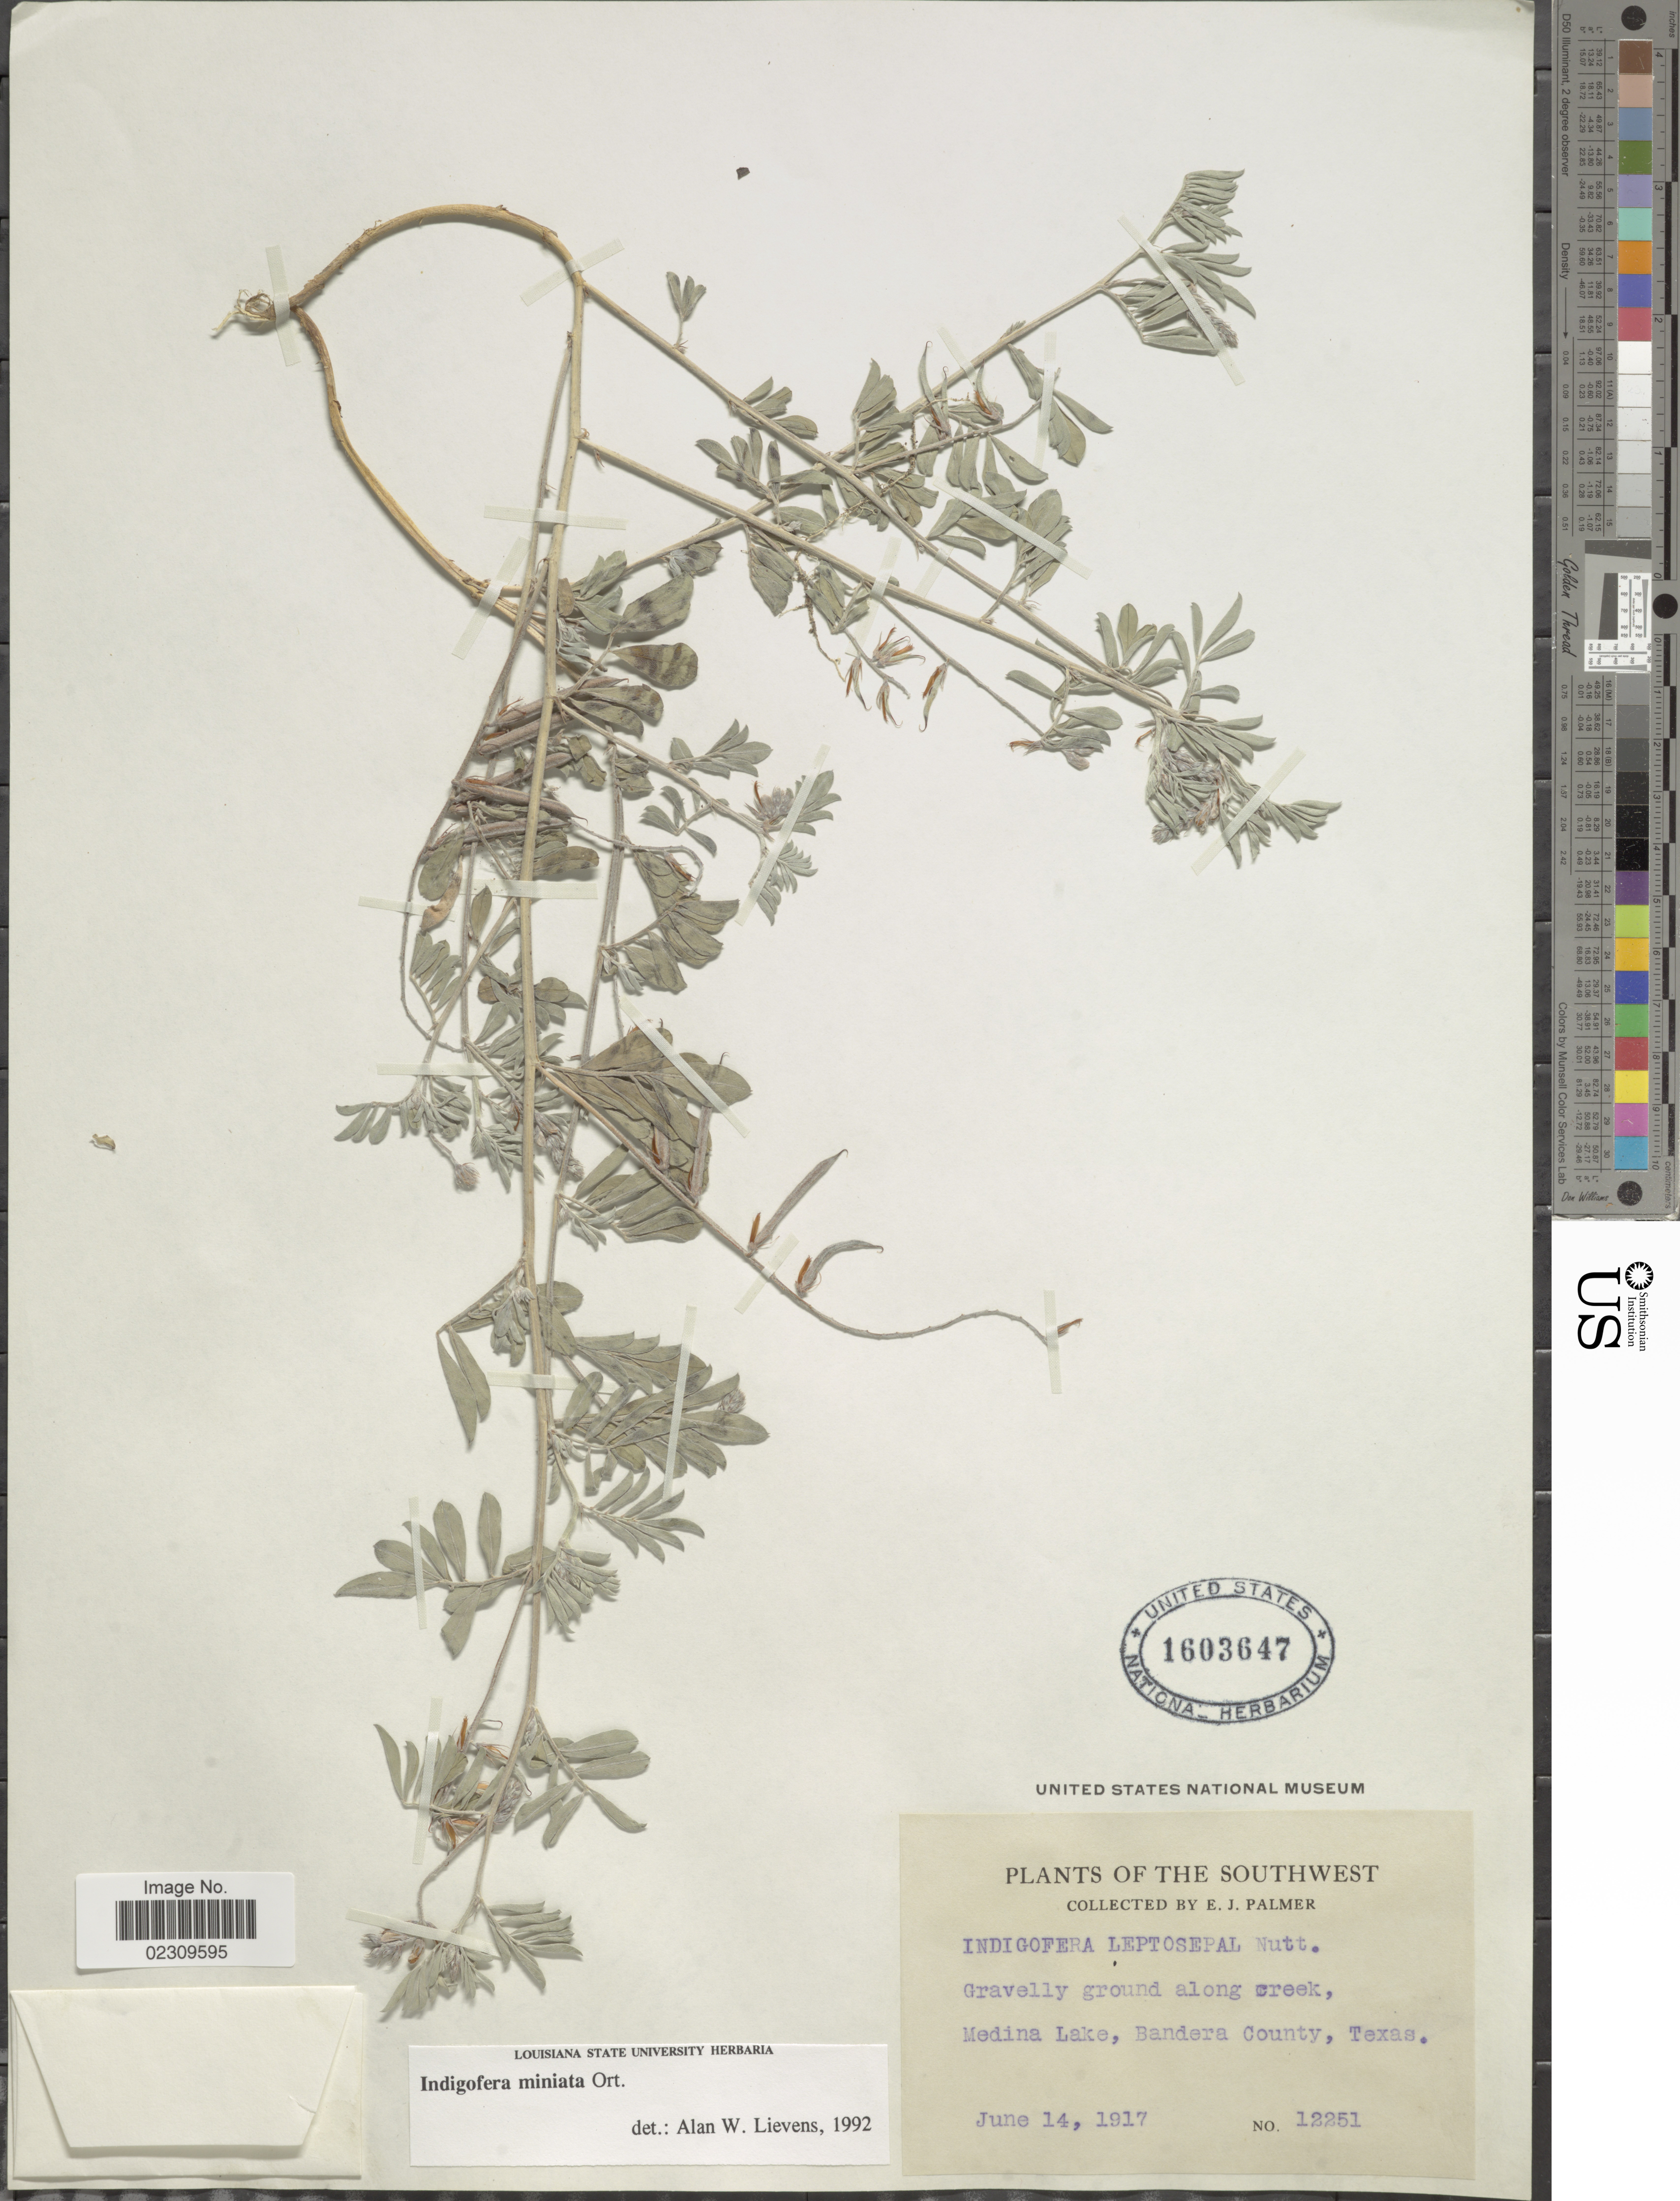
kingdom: Plantae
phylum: Tracheophyta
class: Magnoliopsida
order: Fabales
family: Fabaceae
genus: Indigofera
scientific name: Indigofera miniata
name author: Orteg.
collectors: E. J. Palmer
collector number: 12251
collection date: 1917-06-14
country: United States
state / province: Texas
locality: Southwest. Gravelly ground along creek, Medina Lake, Bandera County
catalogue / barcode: US 1603647